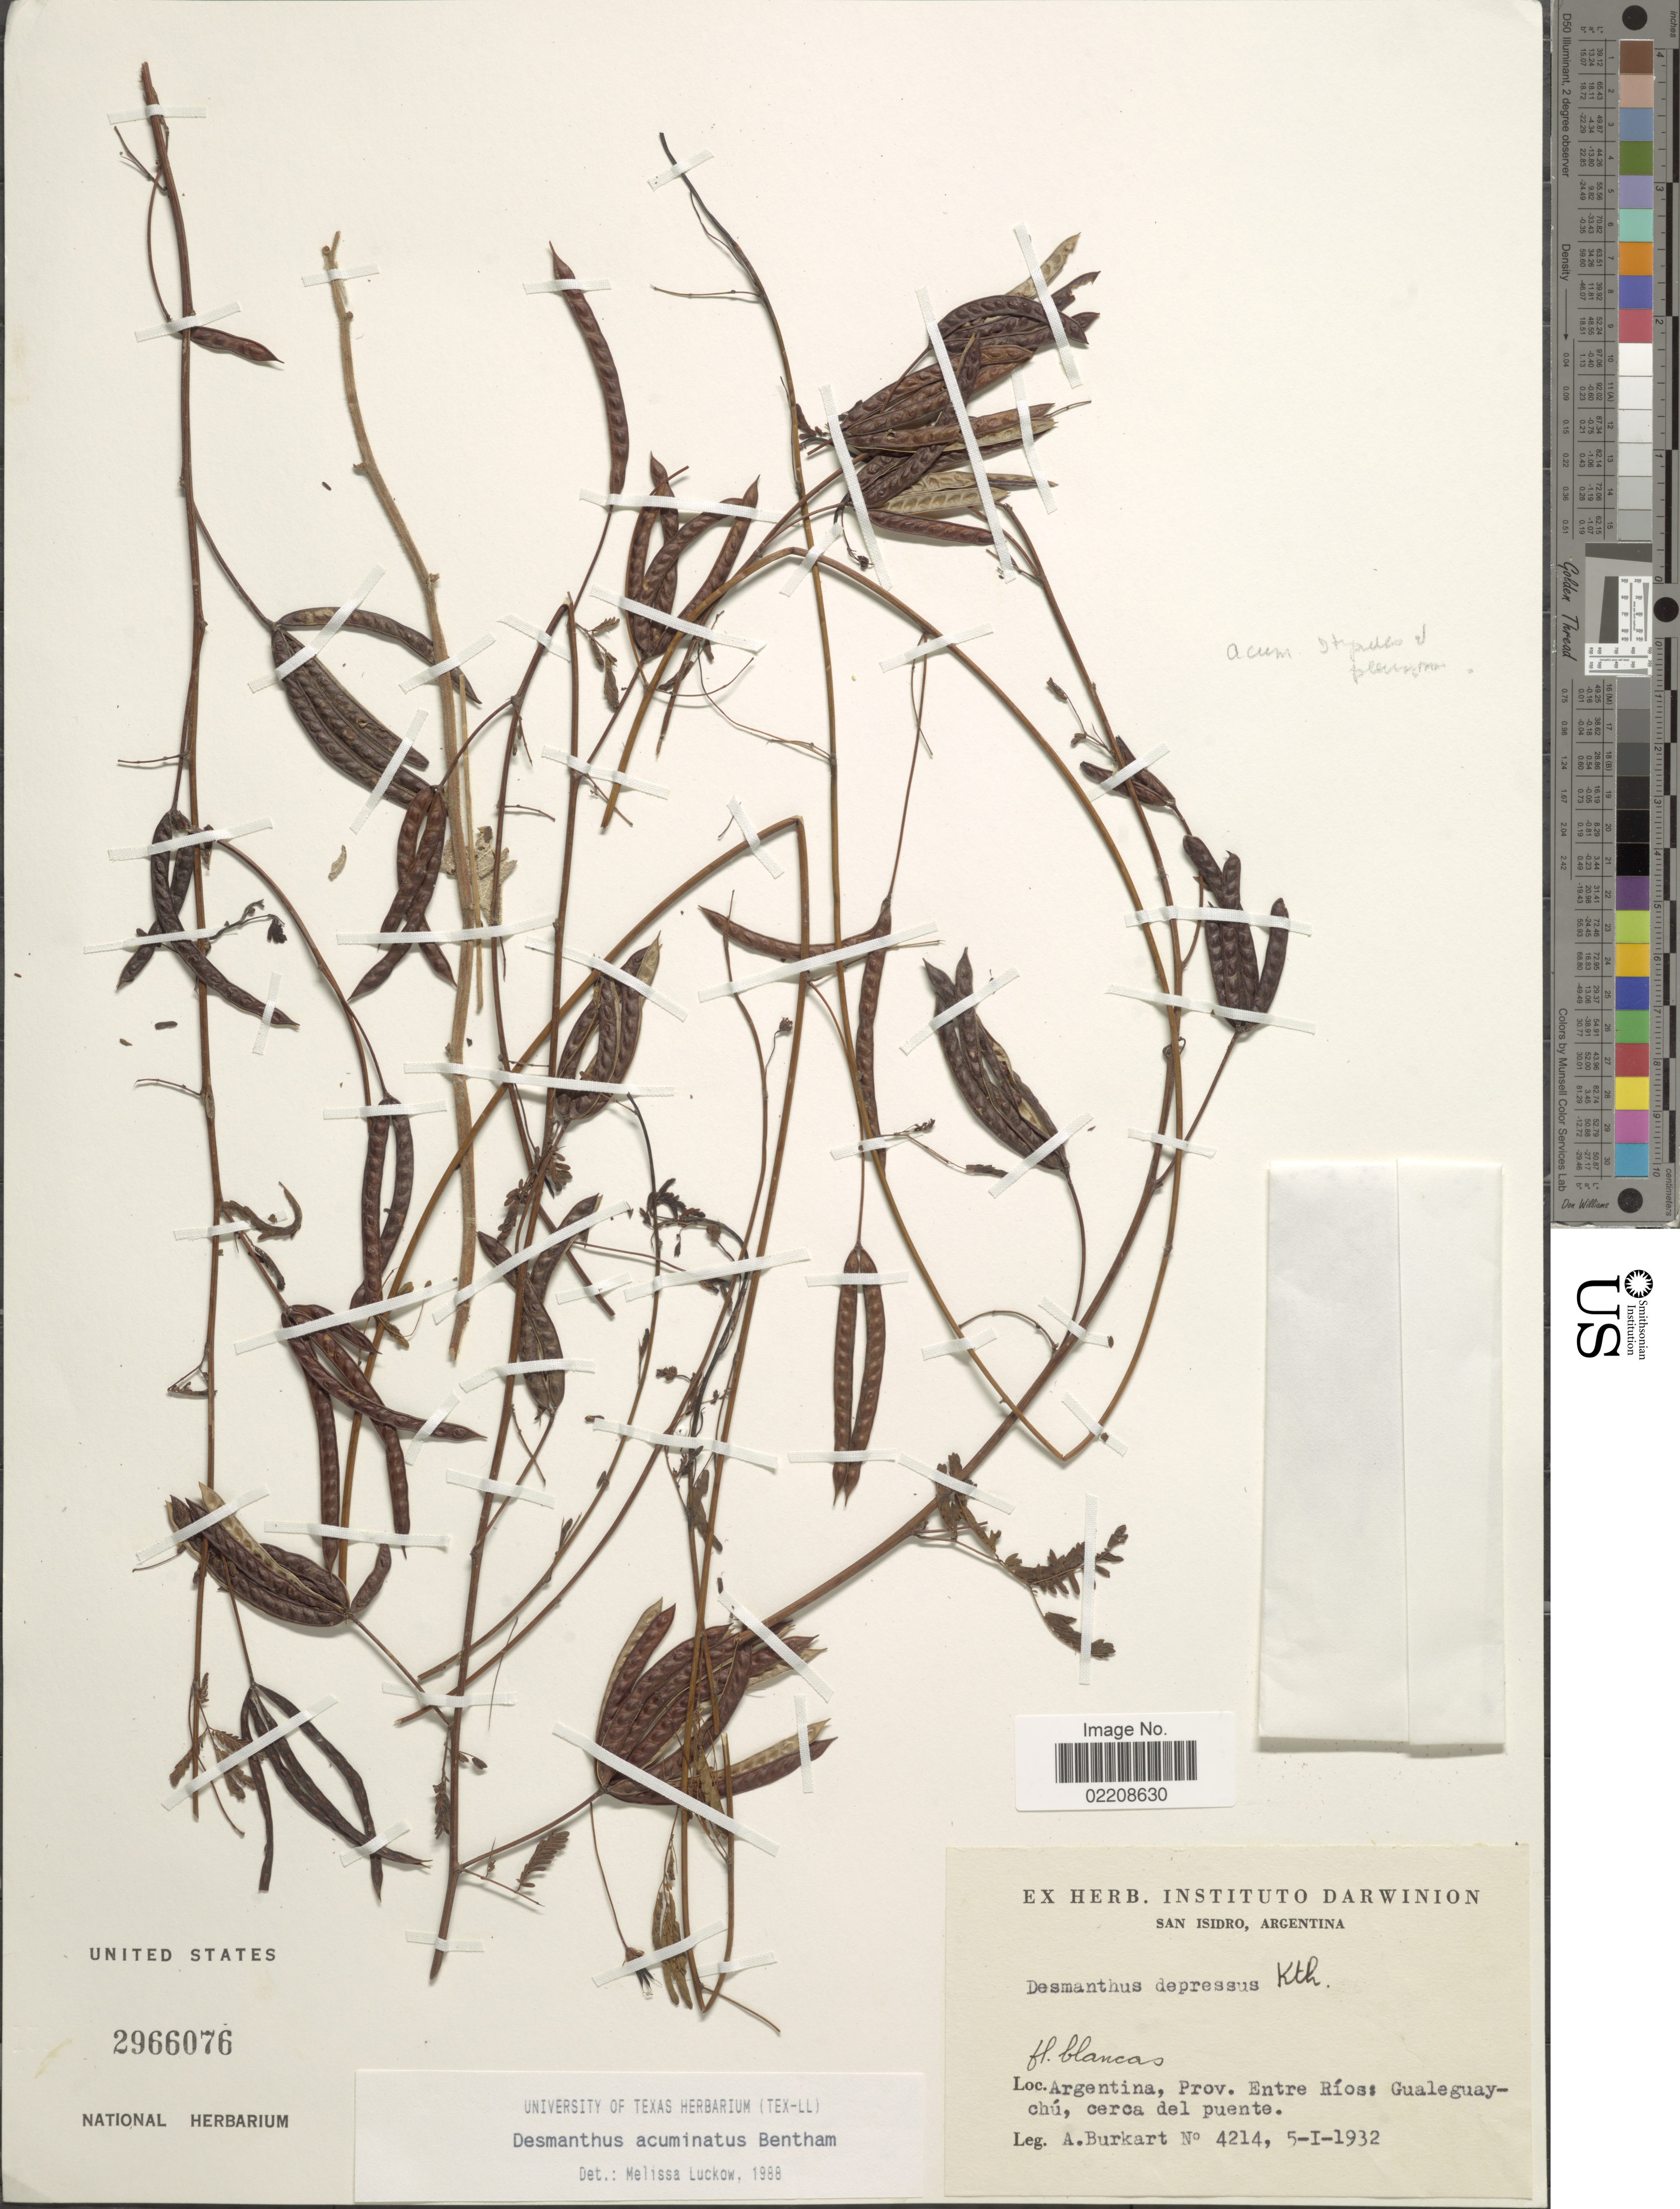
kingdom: Plantae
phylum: Tracheophyta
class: Magnoliopsida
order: Fabales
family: Fabaceae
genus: Desmanthus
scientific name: Desmanthus acuminatus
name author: Benth.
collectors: A. E. Burkart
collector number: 4214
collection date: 1932-01-05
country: Argentina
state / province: Entre Rios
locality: Argentina, Prov. Entre Ríos: Gualeguaychú, cerca del puente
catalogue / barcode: US 2966076